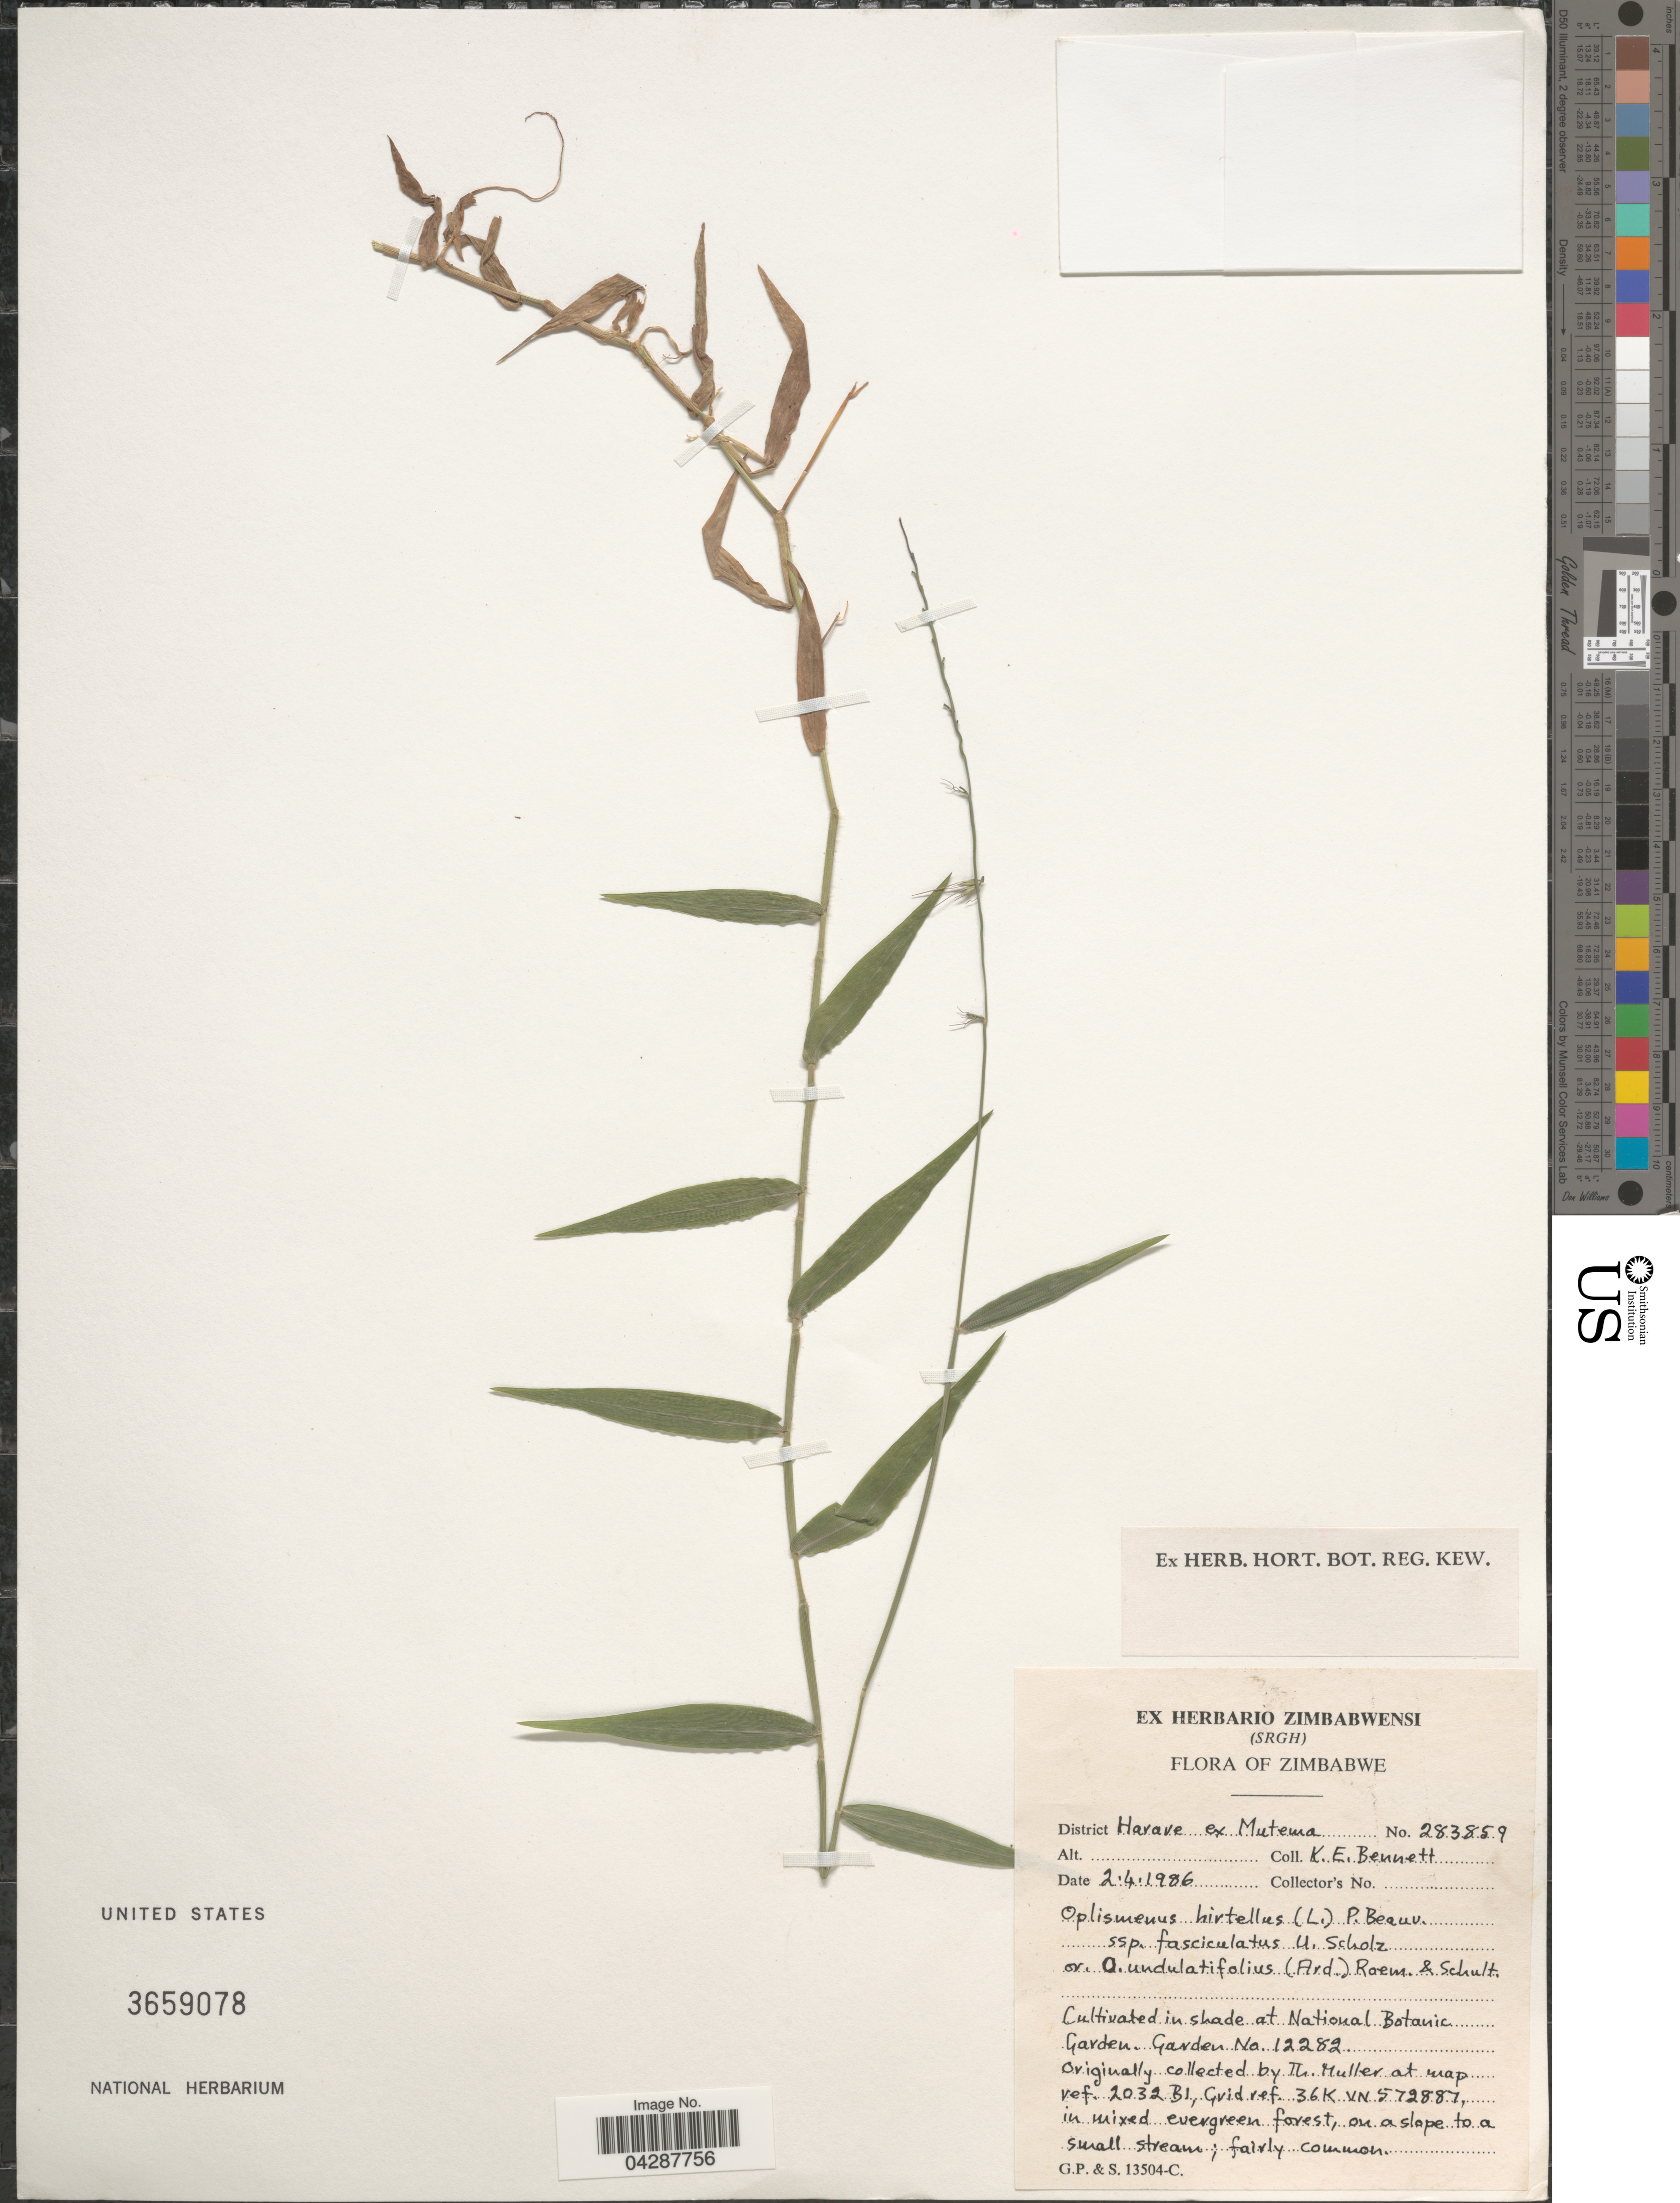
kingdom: Plantae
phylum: Tracheophyta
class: Liliopsida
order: Poales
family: Poaceae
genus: Oplismenus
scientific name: Oplismenus hirtellus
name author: (L.) P. Beauv.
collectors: K. Bennett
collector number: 283859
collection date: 1986-04-02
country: Zimbabwe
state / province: Harare (city)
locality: District Harare ex Mutema. In shade at National Botanic Garden.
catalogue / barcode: US 3659078